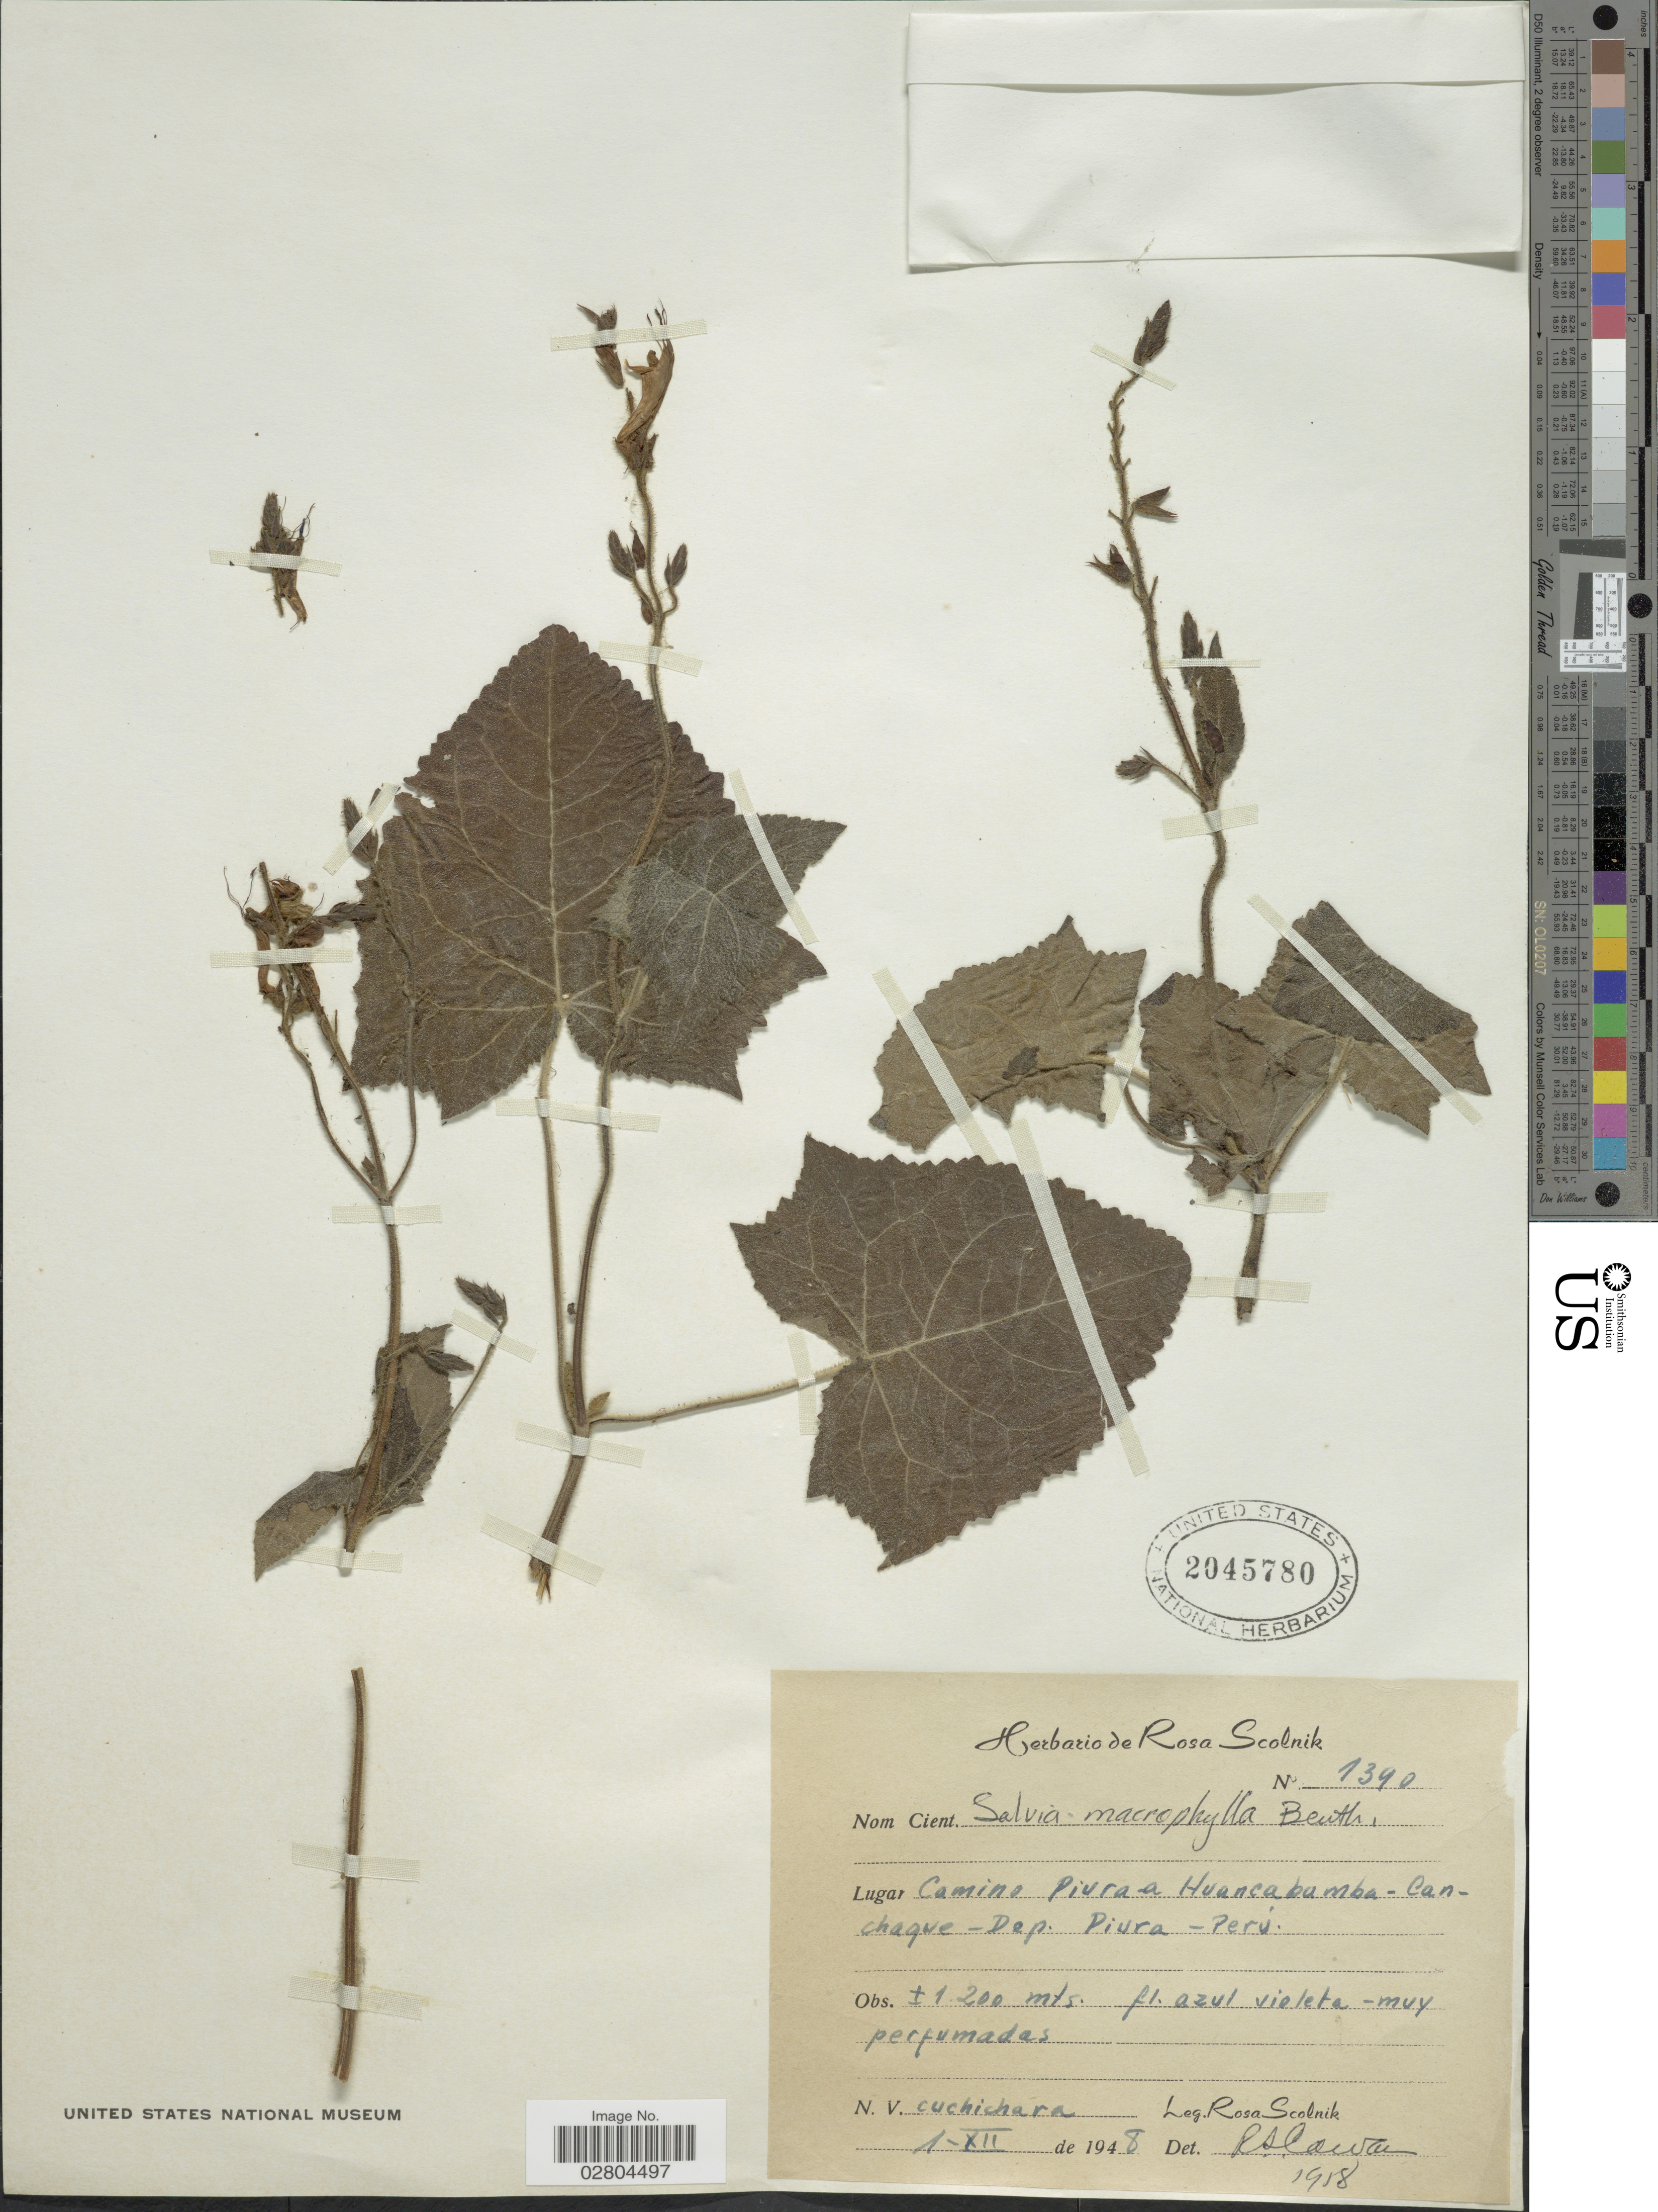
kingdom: Plantae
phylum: Tracheophyta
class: Magnoliopsida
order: Lamiales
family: Lamiaceae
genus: Salvia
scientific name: Salvia macrophylla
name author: Benth.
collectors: R. Scolnik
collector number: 1390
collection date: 1948-12-01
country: Peru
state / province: Piura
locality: Camino Piura a Huancabamba- Canchaque- Dep. Piura.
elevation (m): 1200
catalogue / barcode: US 2045780